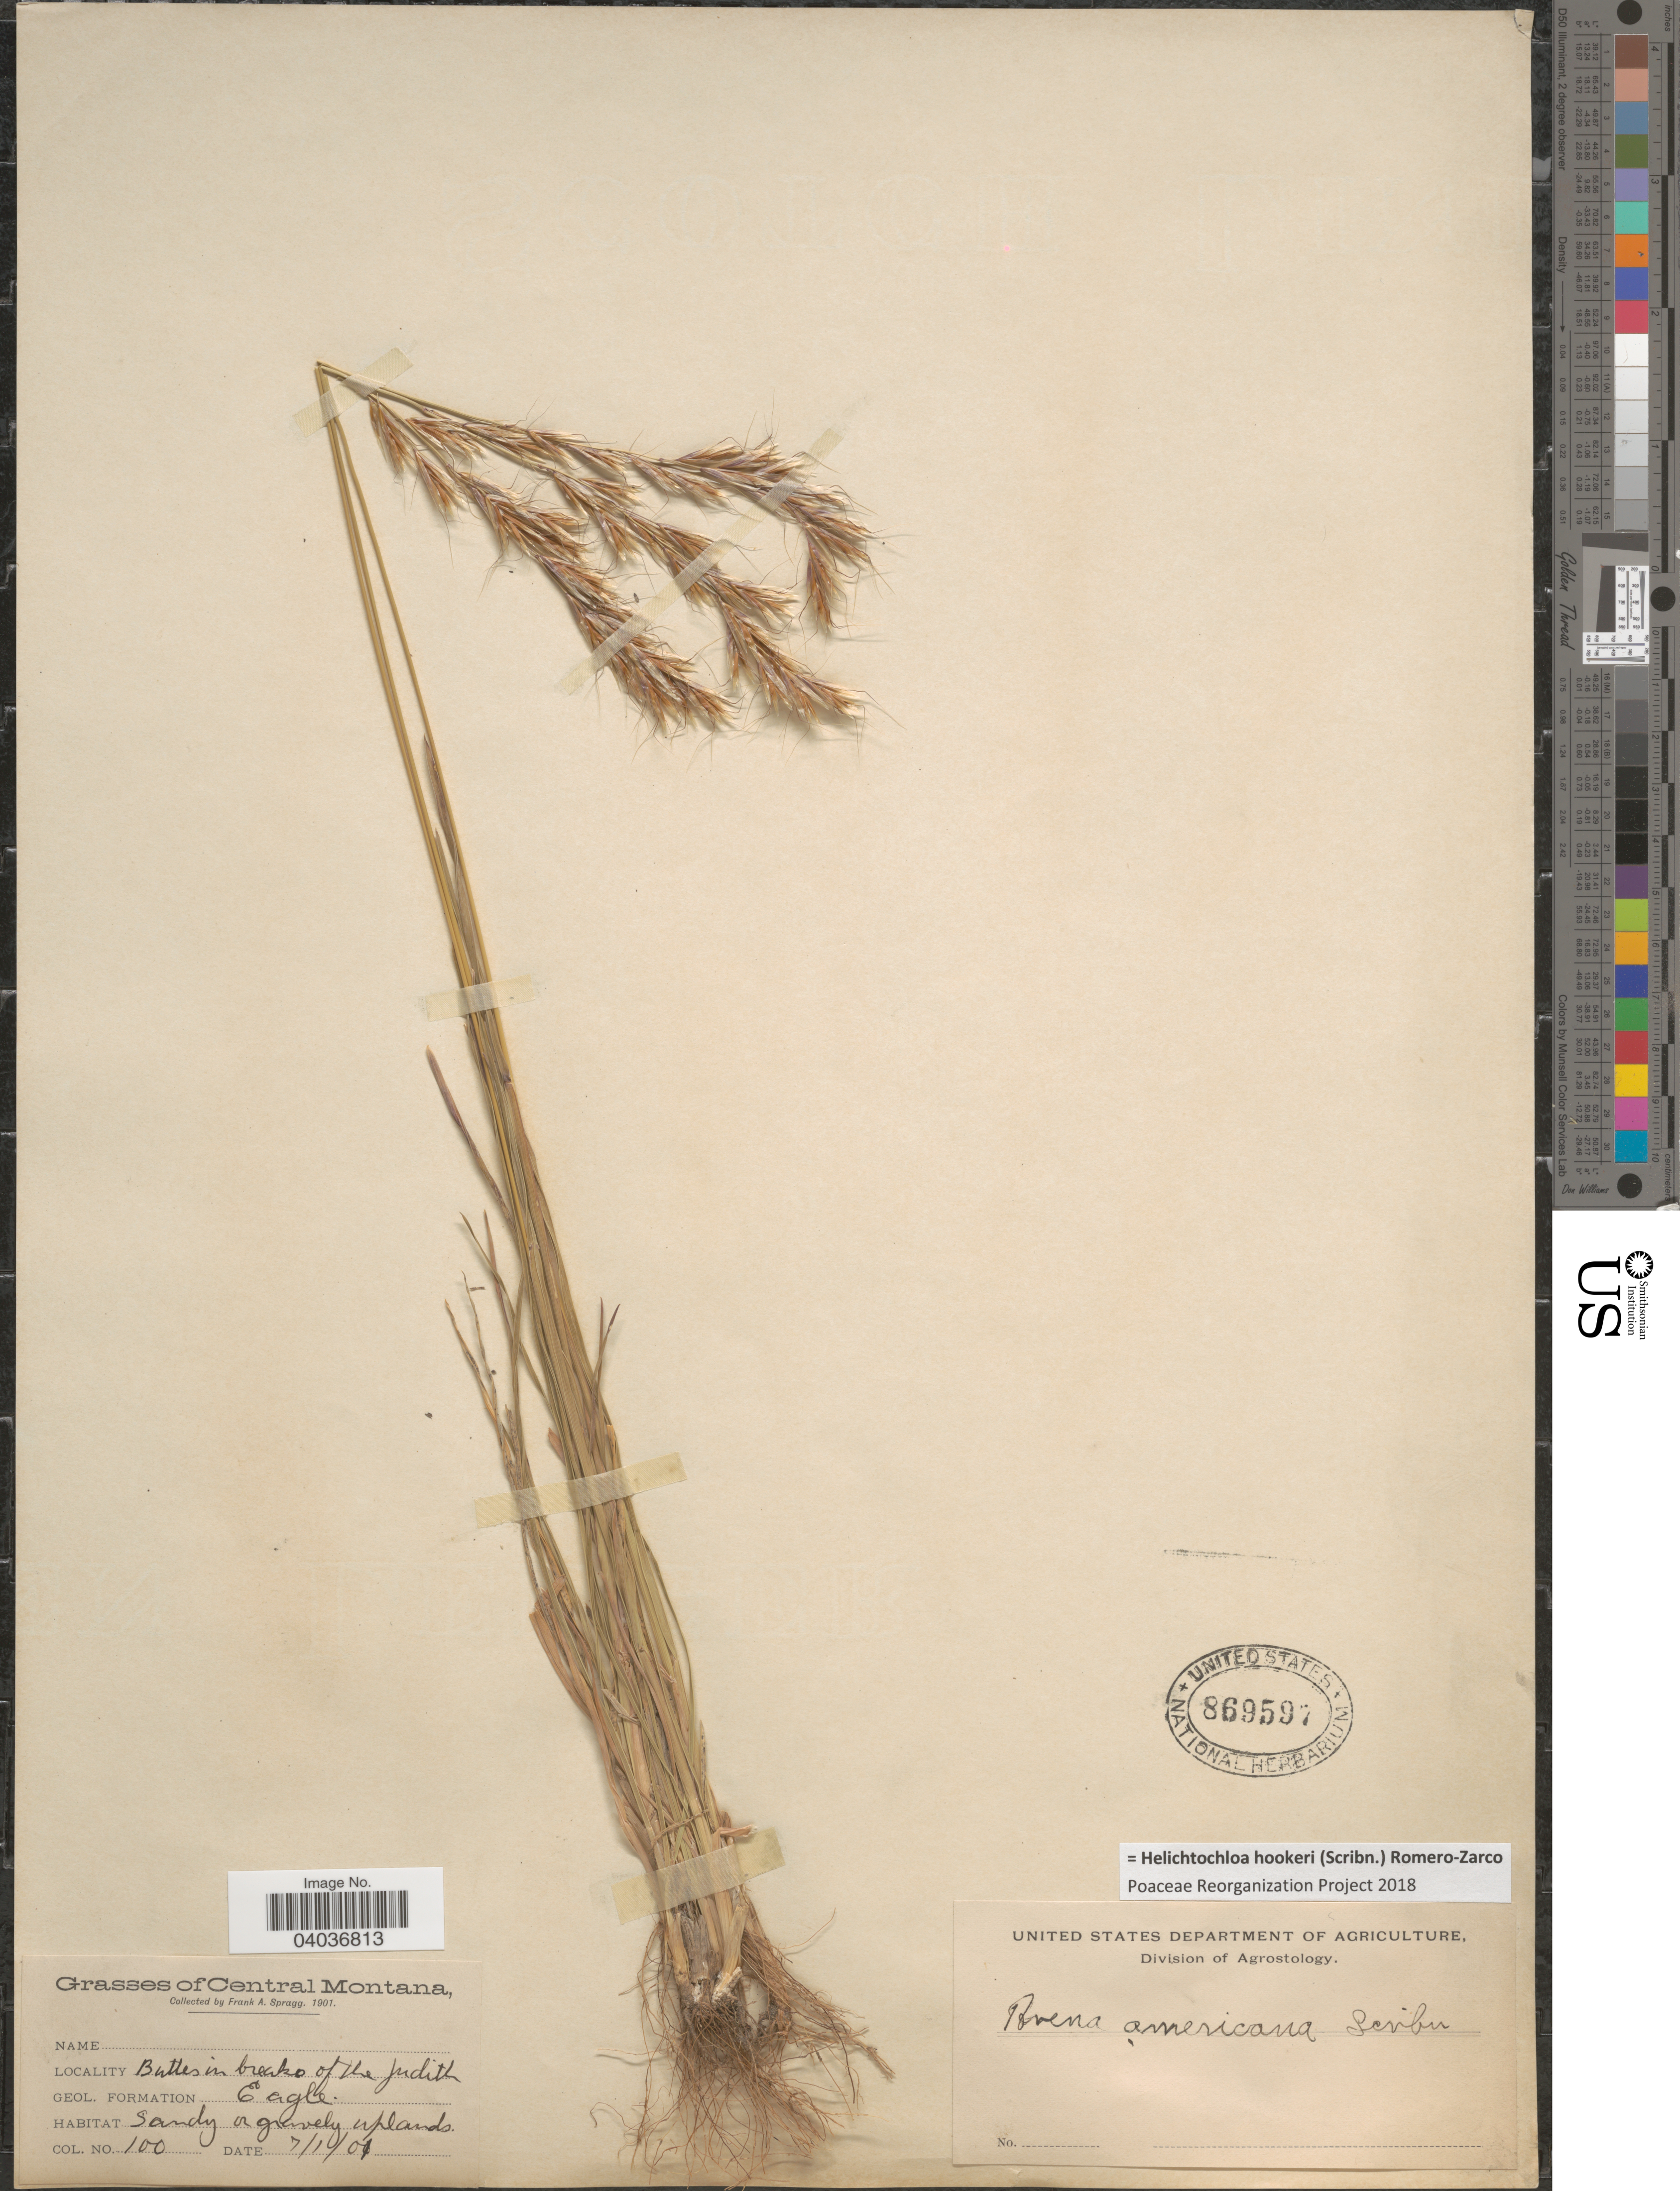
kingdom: Plantae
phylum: Tracheophyta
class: Liliopsida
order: Poales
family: Poaceae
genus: Helictochloa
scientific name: Helictochloa hookeri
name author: (Scribn.) Romero Zarco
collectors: F. Spragg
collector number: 100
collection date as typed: Transcribed d/m/y: 1/7/1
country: United States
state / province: Montana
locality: Central Montana. Buttes in breaks of the Judith. Geol. Formation Eagle.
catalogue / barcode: US 869597